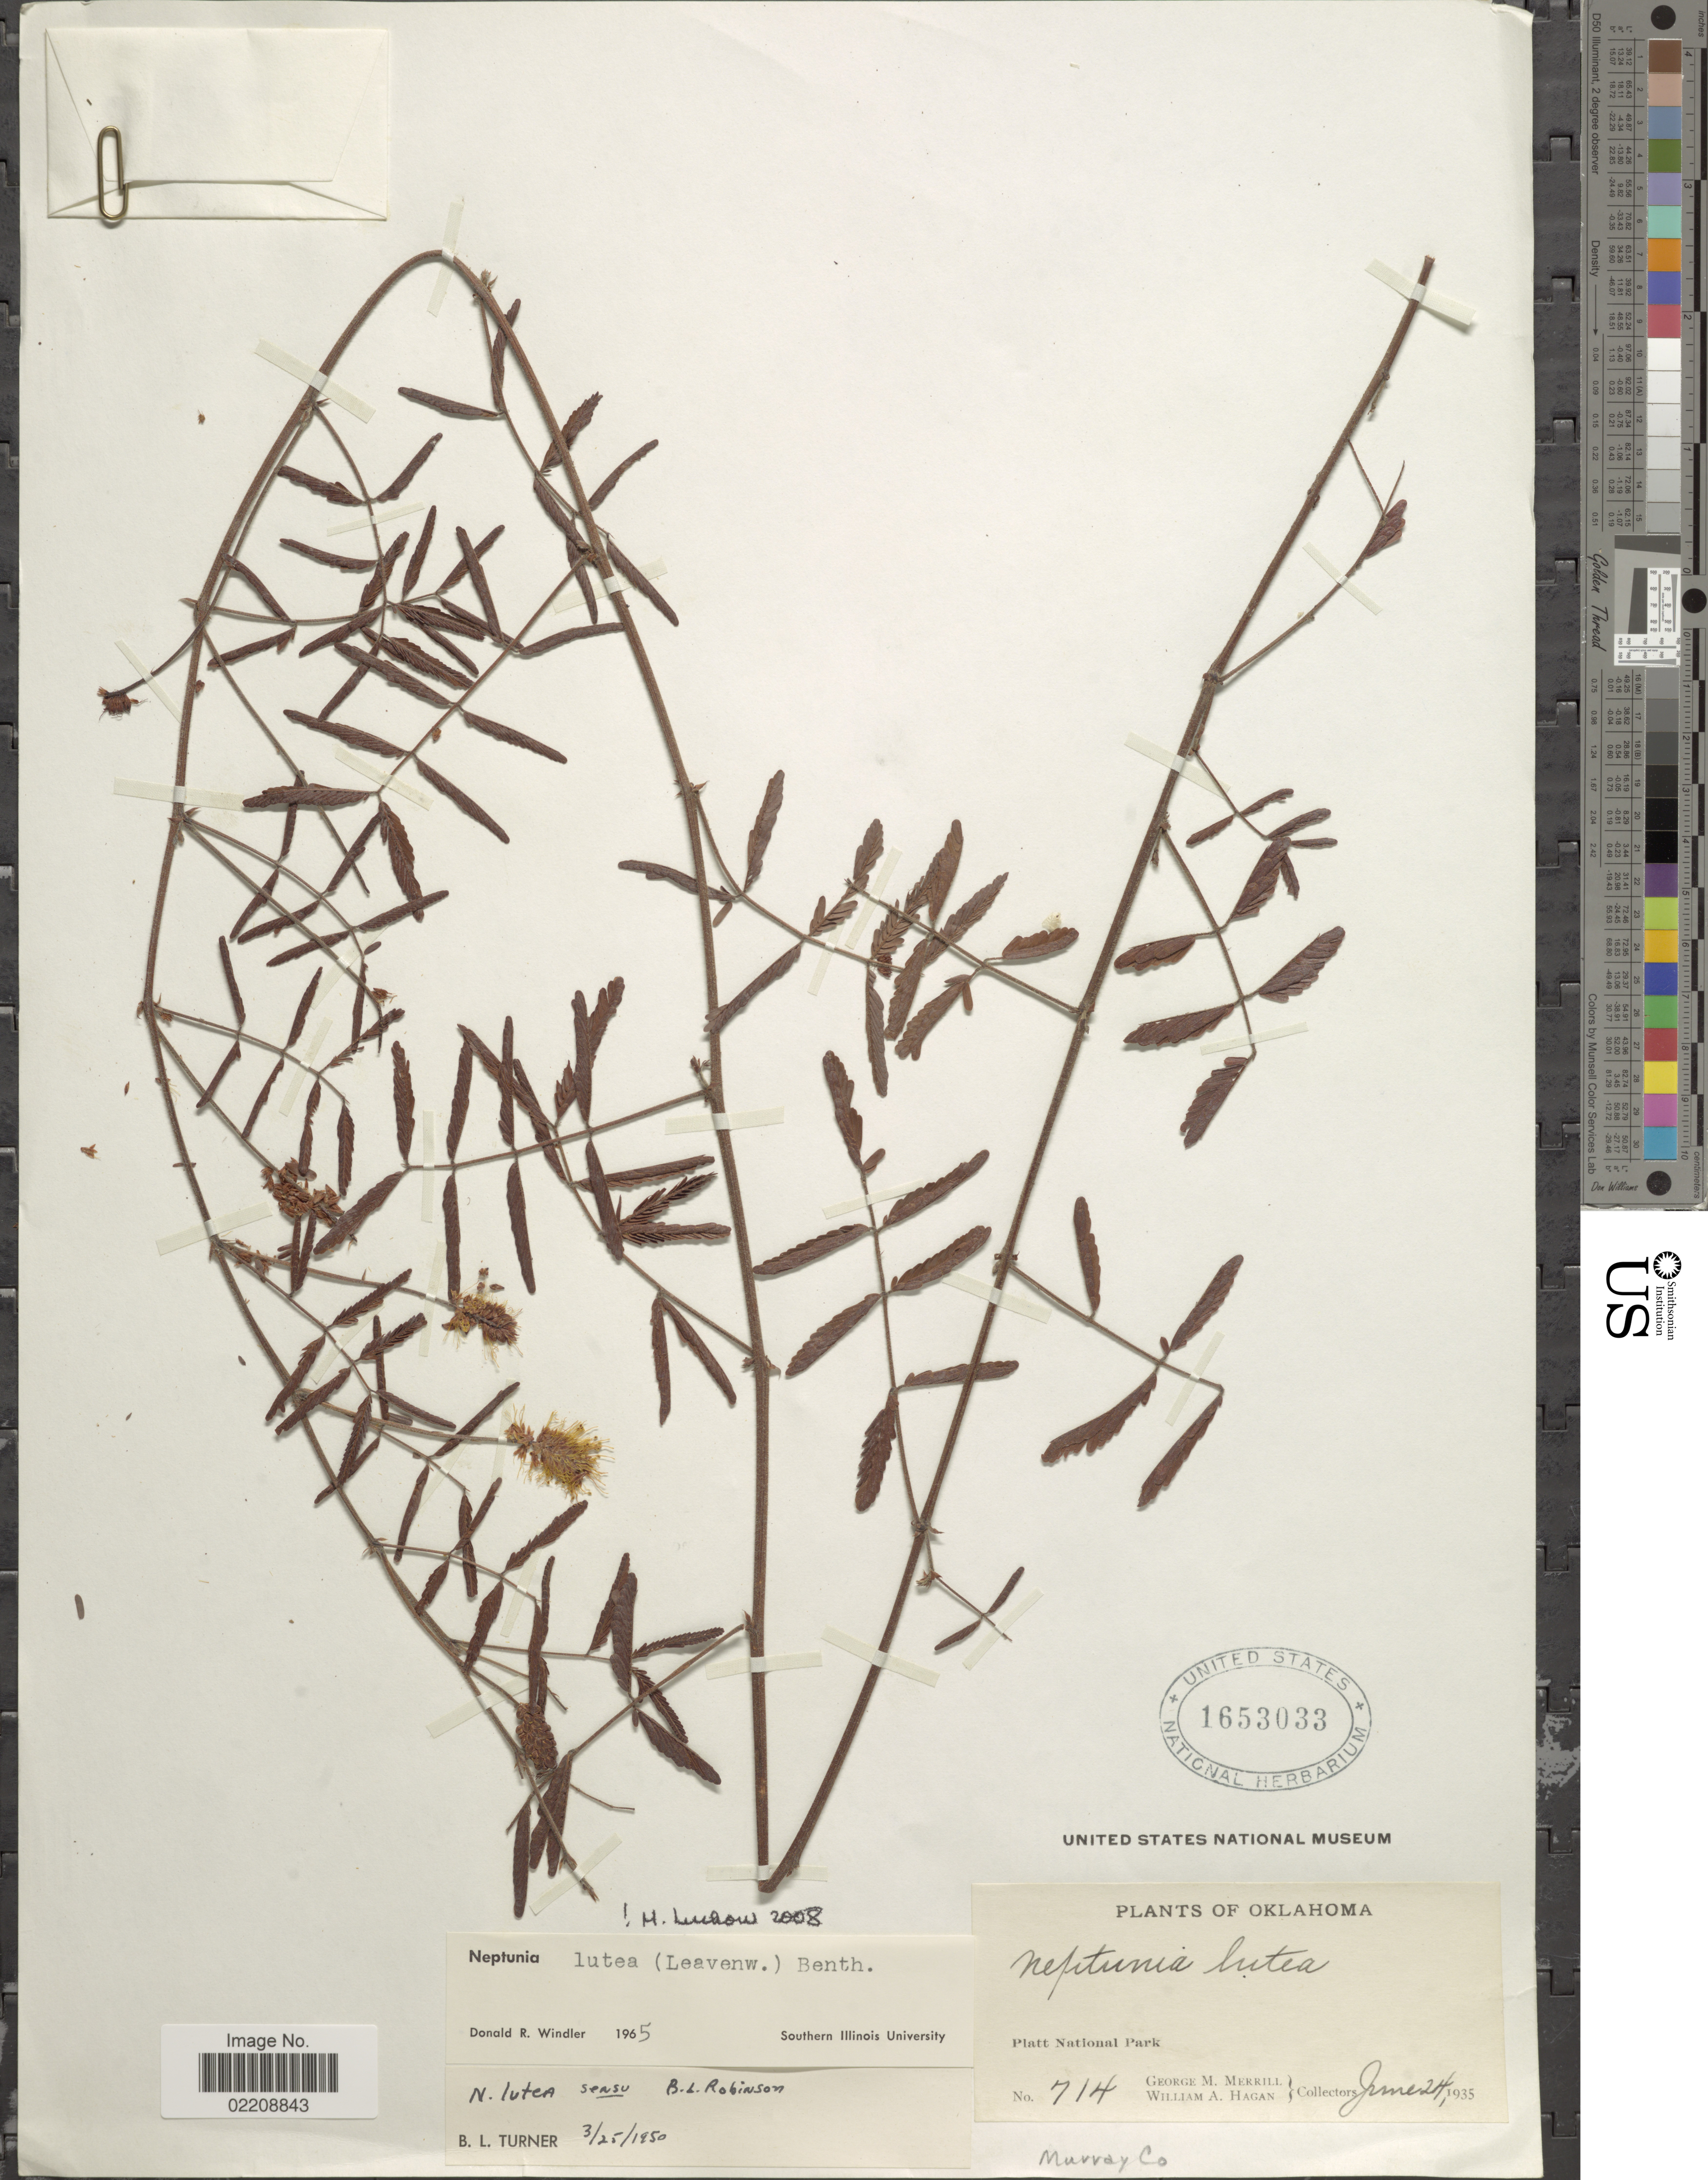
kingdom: Plantae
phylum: Tracheophyta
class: Magnoliopsida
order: Fabales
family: Fabaceae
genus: Neptunia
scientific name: Neptunia lutea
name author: (Leavenw.) Benth.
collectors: G. M. Merrill & W. Hagan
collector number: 714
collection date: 1935-06-24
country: United States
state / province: Oklahoma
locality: Platt National Park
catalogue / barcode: US 1653033